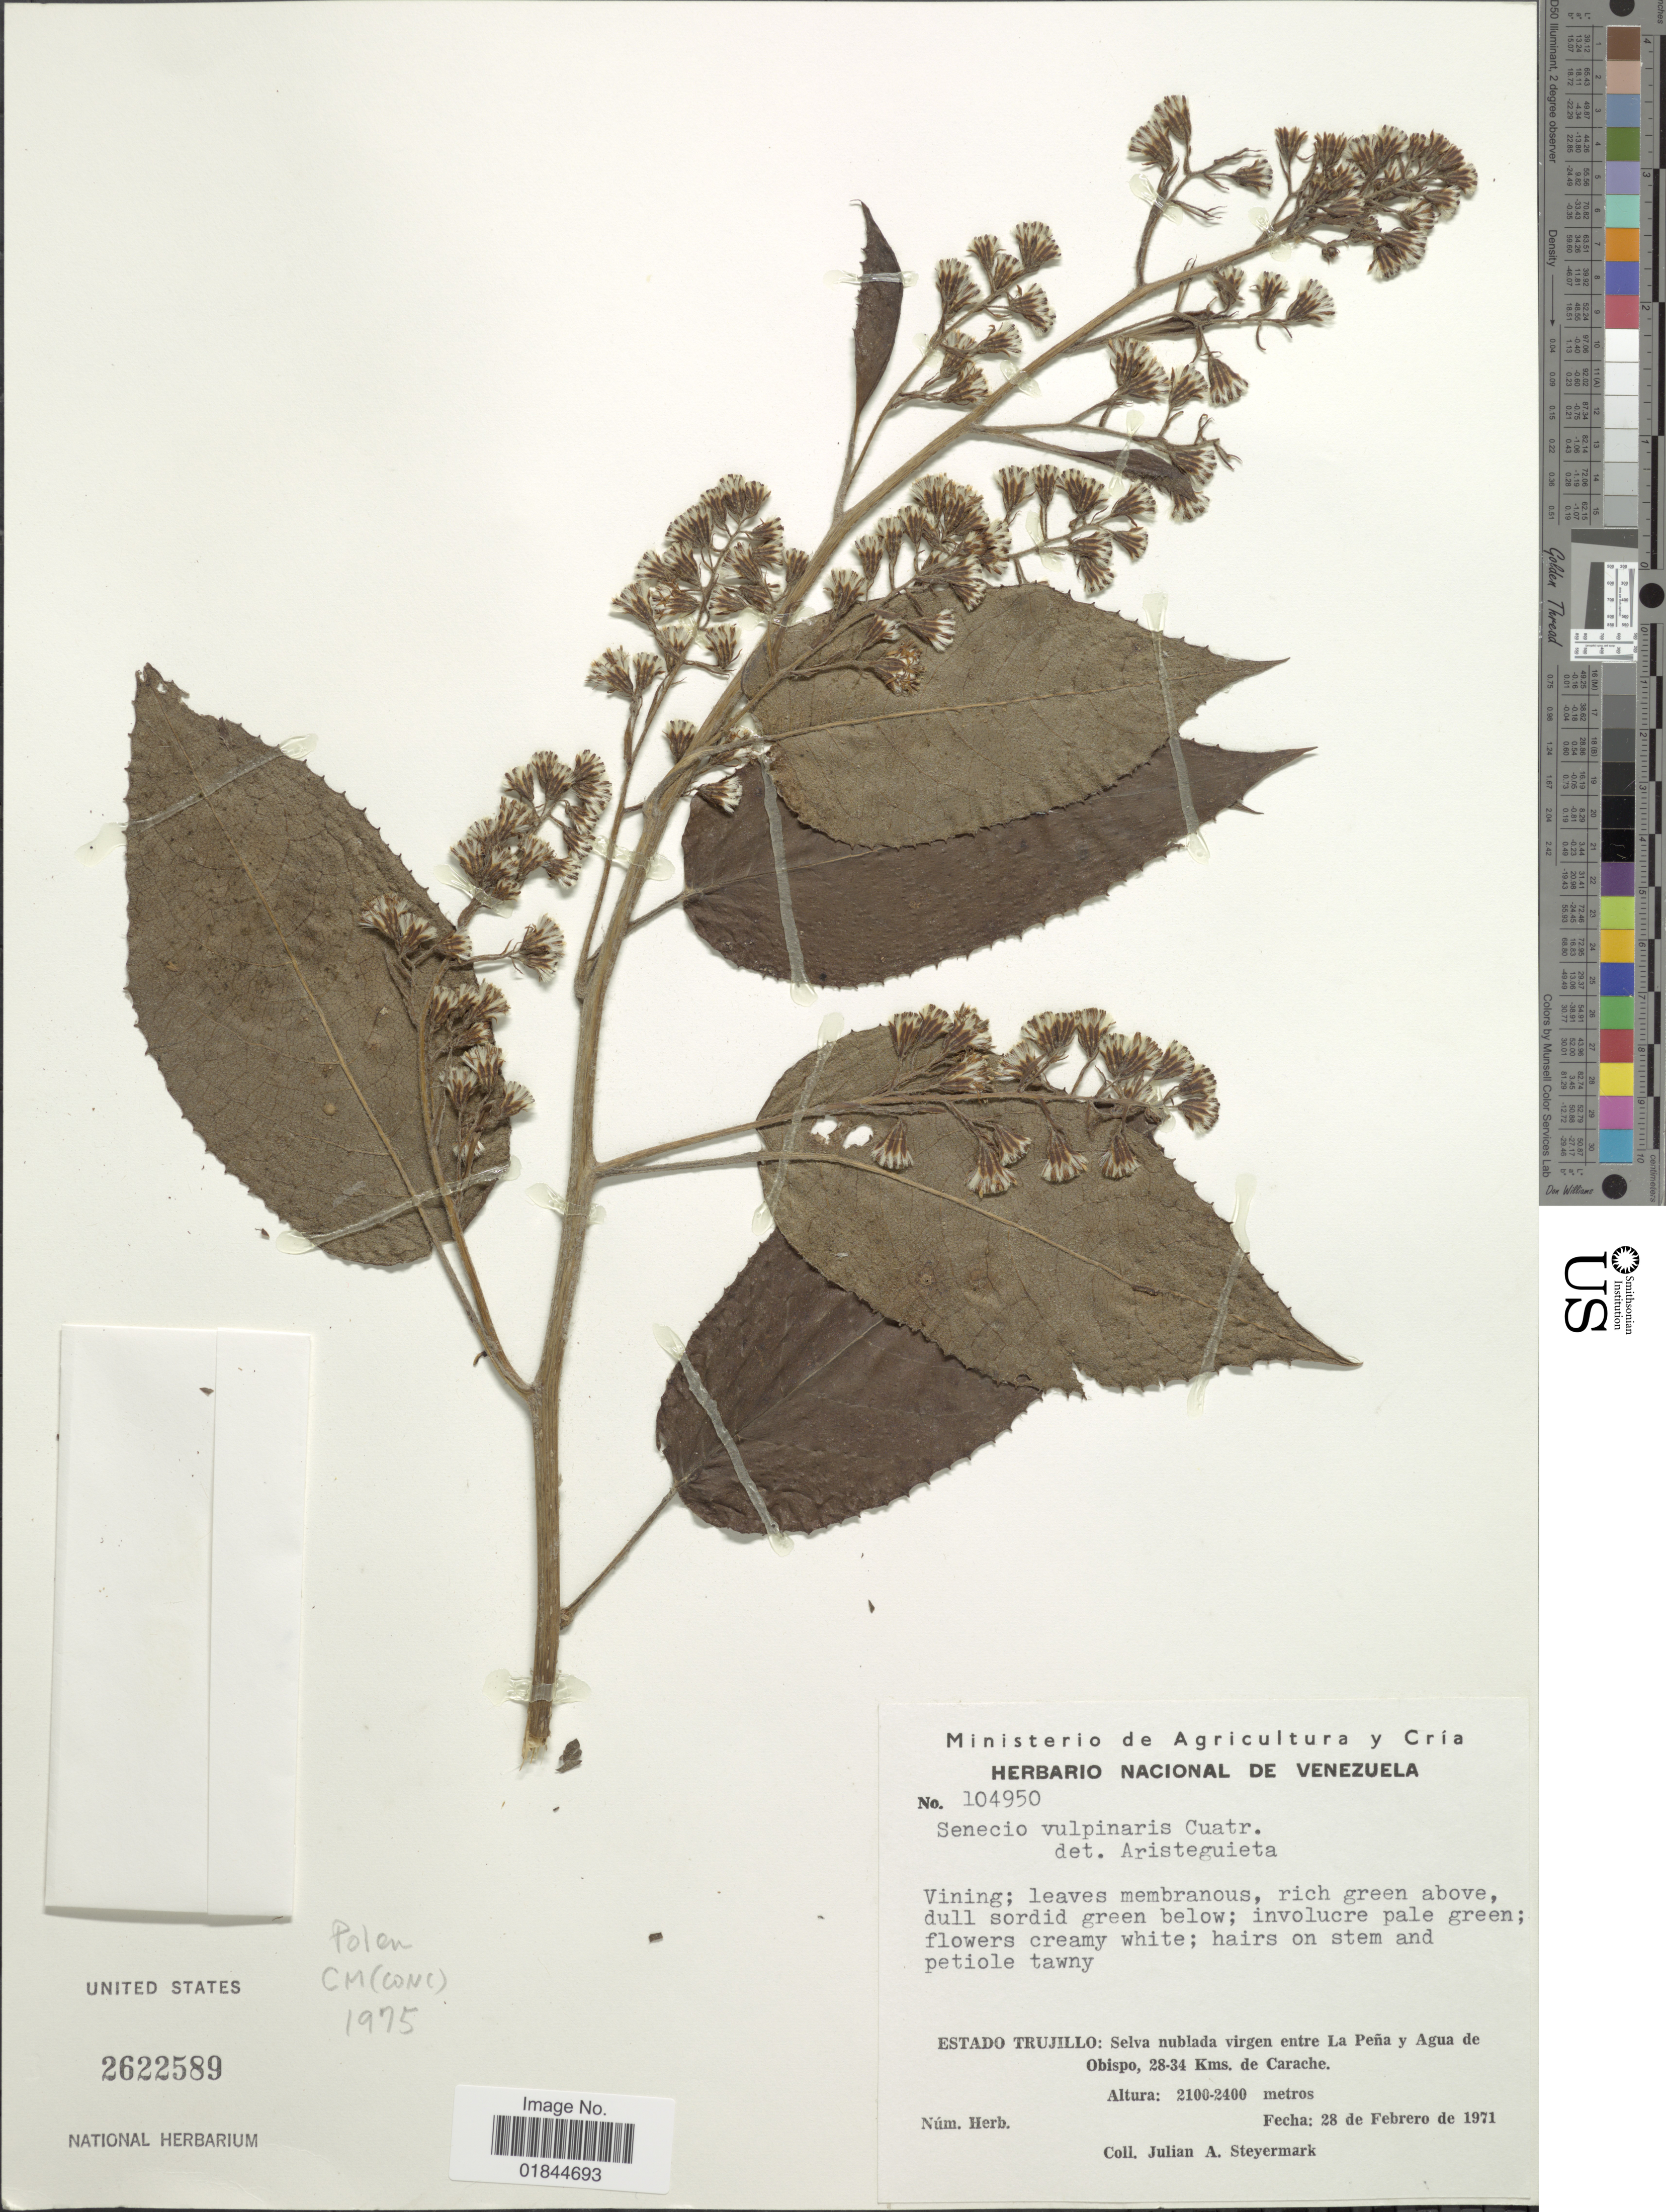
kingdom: Plantae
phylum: Tracheophyta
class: Magnoliopsida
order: Asterales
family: Asteraceae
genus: Pentacalia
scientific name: Pentacalia vulpinaris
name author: (Cuatrec.) Cuatrec.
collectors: J. Steyermark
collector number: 104950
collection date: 1971-02-28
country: Venezuela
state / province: Trujillo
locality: Selva Nublada virgen entre La Pena y Agua de Obispo, 28-34 Kms. de Carache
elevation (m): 2100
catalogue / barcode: US 2622589